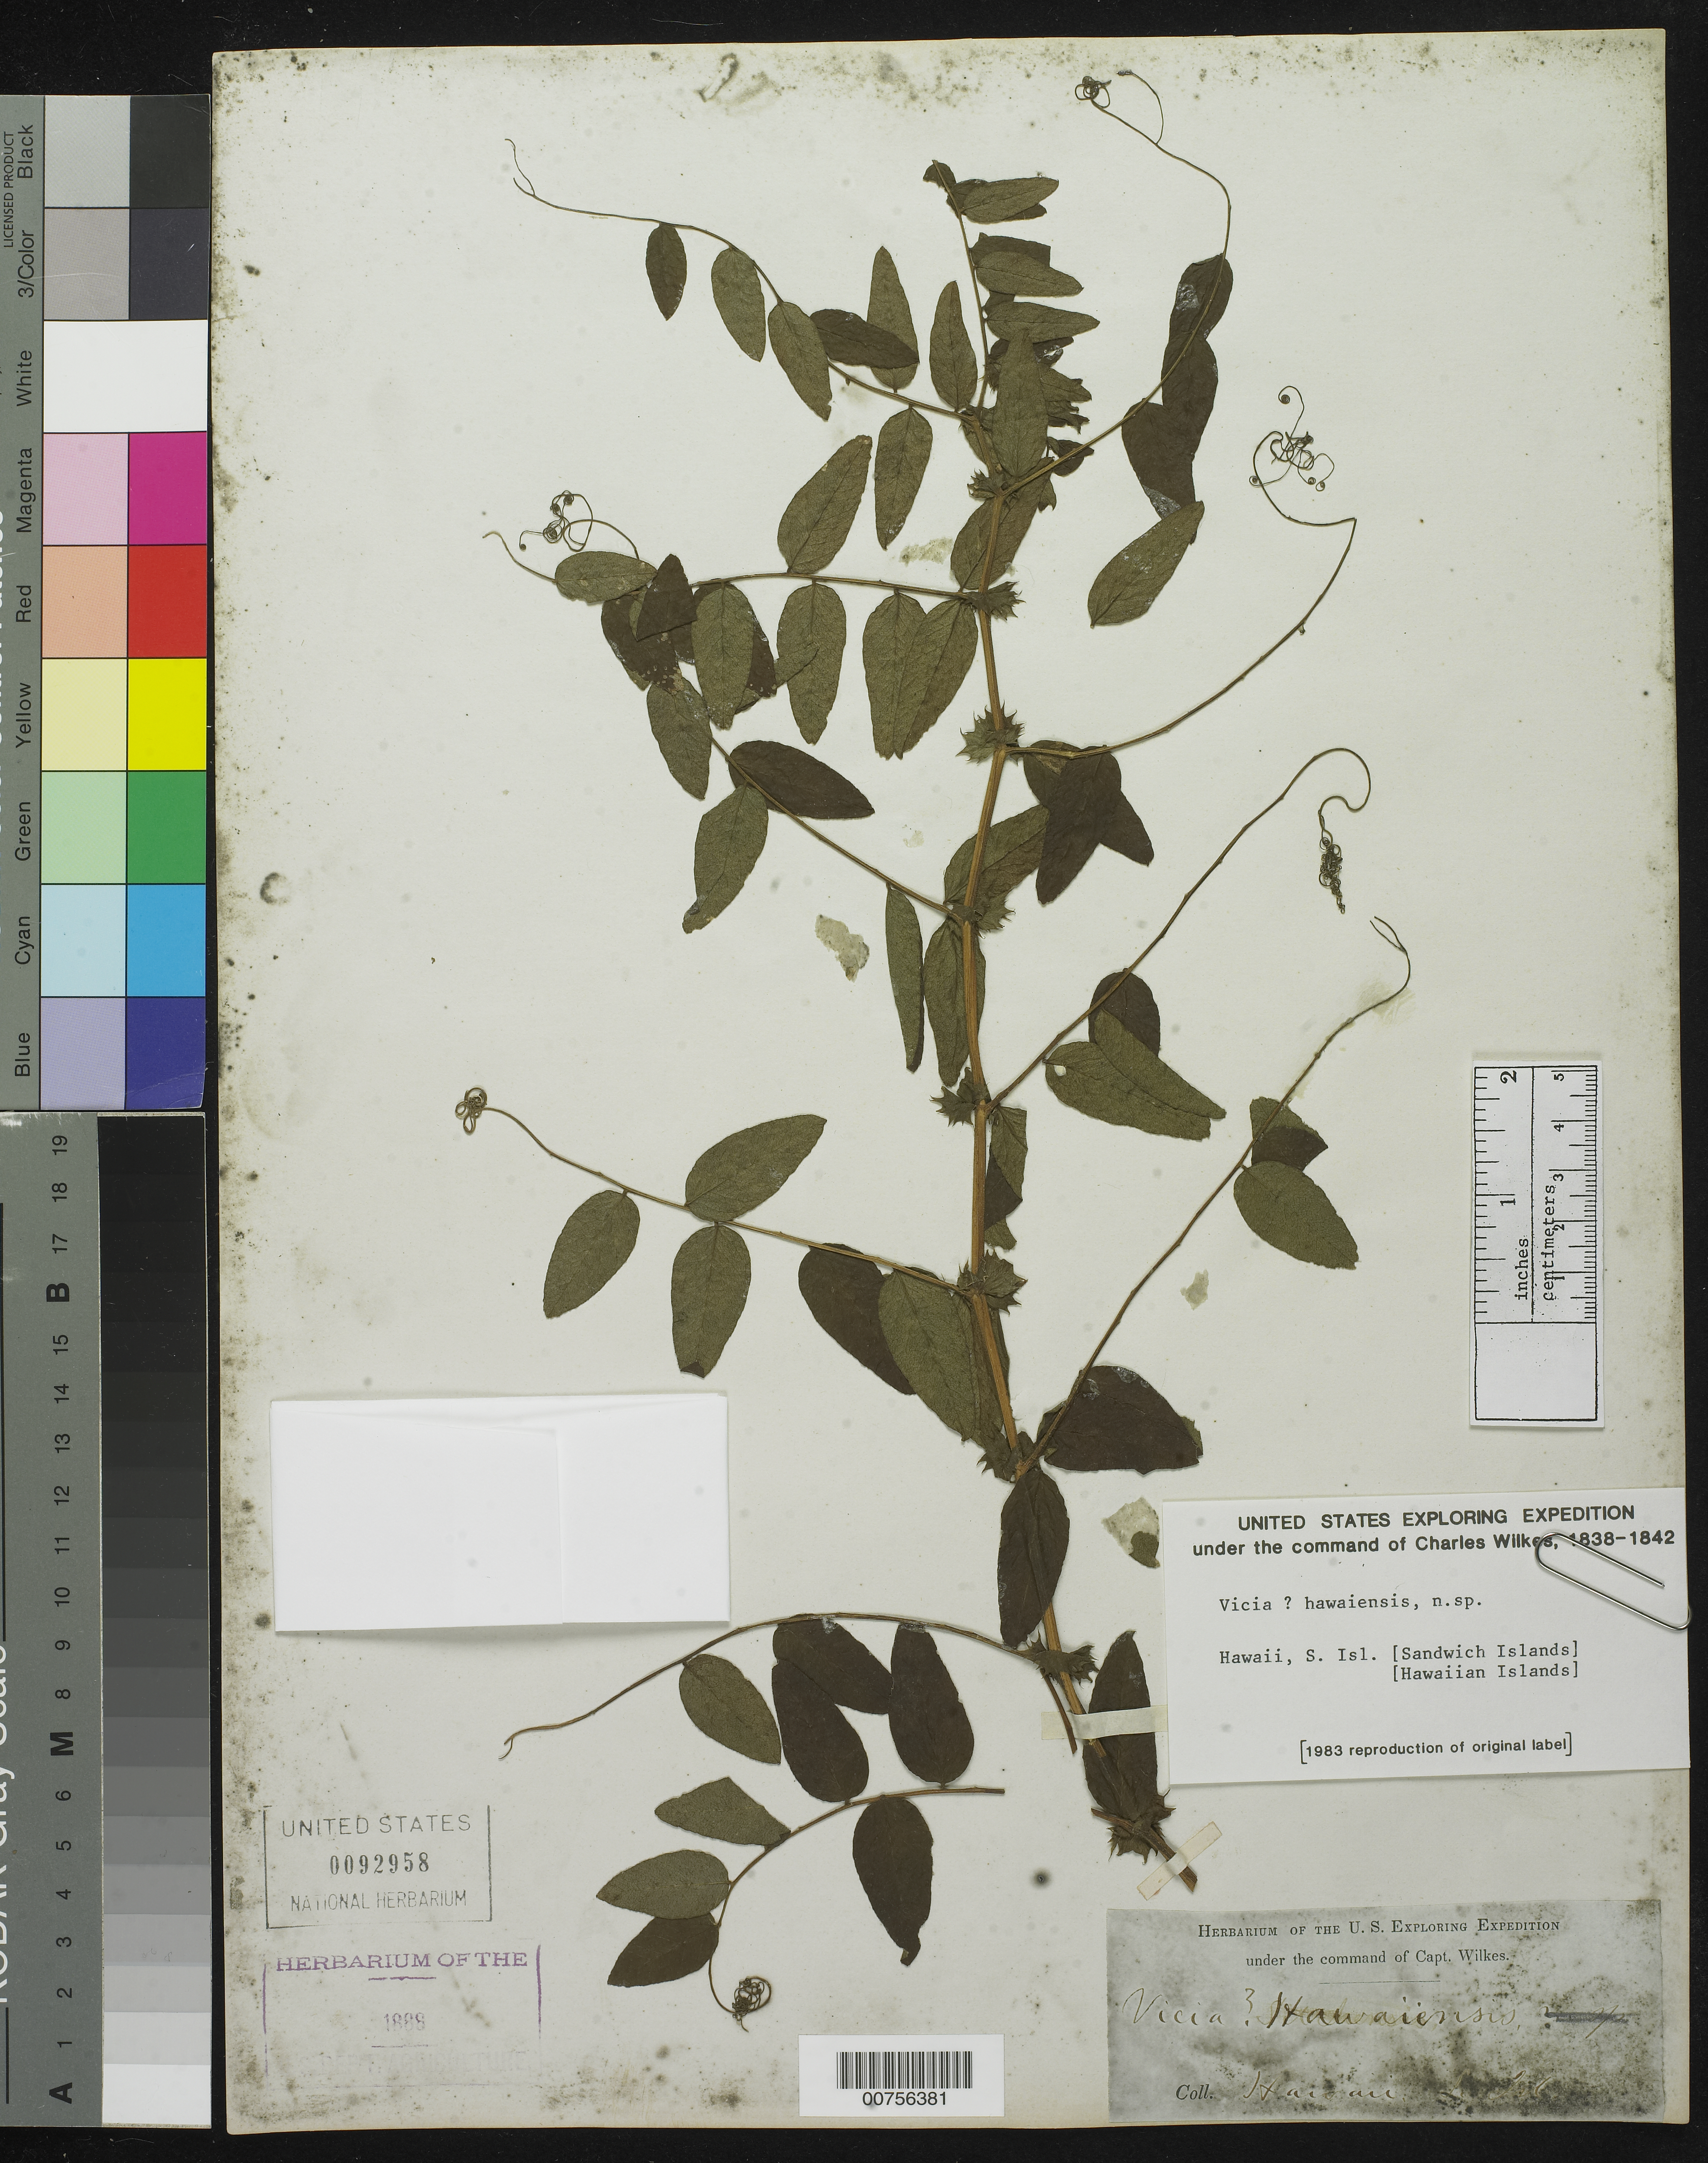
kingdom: Plantae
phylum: Tracheophyta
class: Magnoliopsida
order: Fabales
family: Fabaceae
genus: Vicia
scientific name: Vicia hawaiensis sp. nov. ined.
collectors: Wilkes Explor. Exped.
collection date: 1838/1842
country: United States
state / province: Hawaii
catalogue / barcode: US 92958